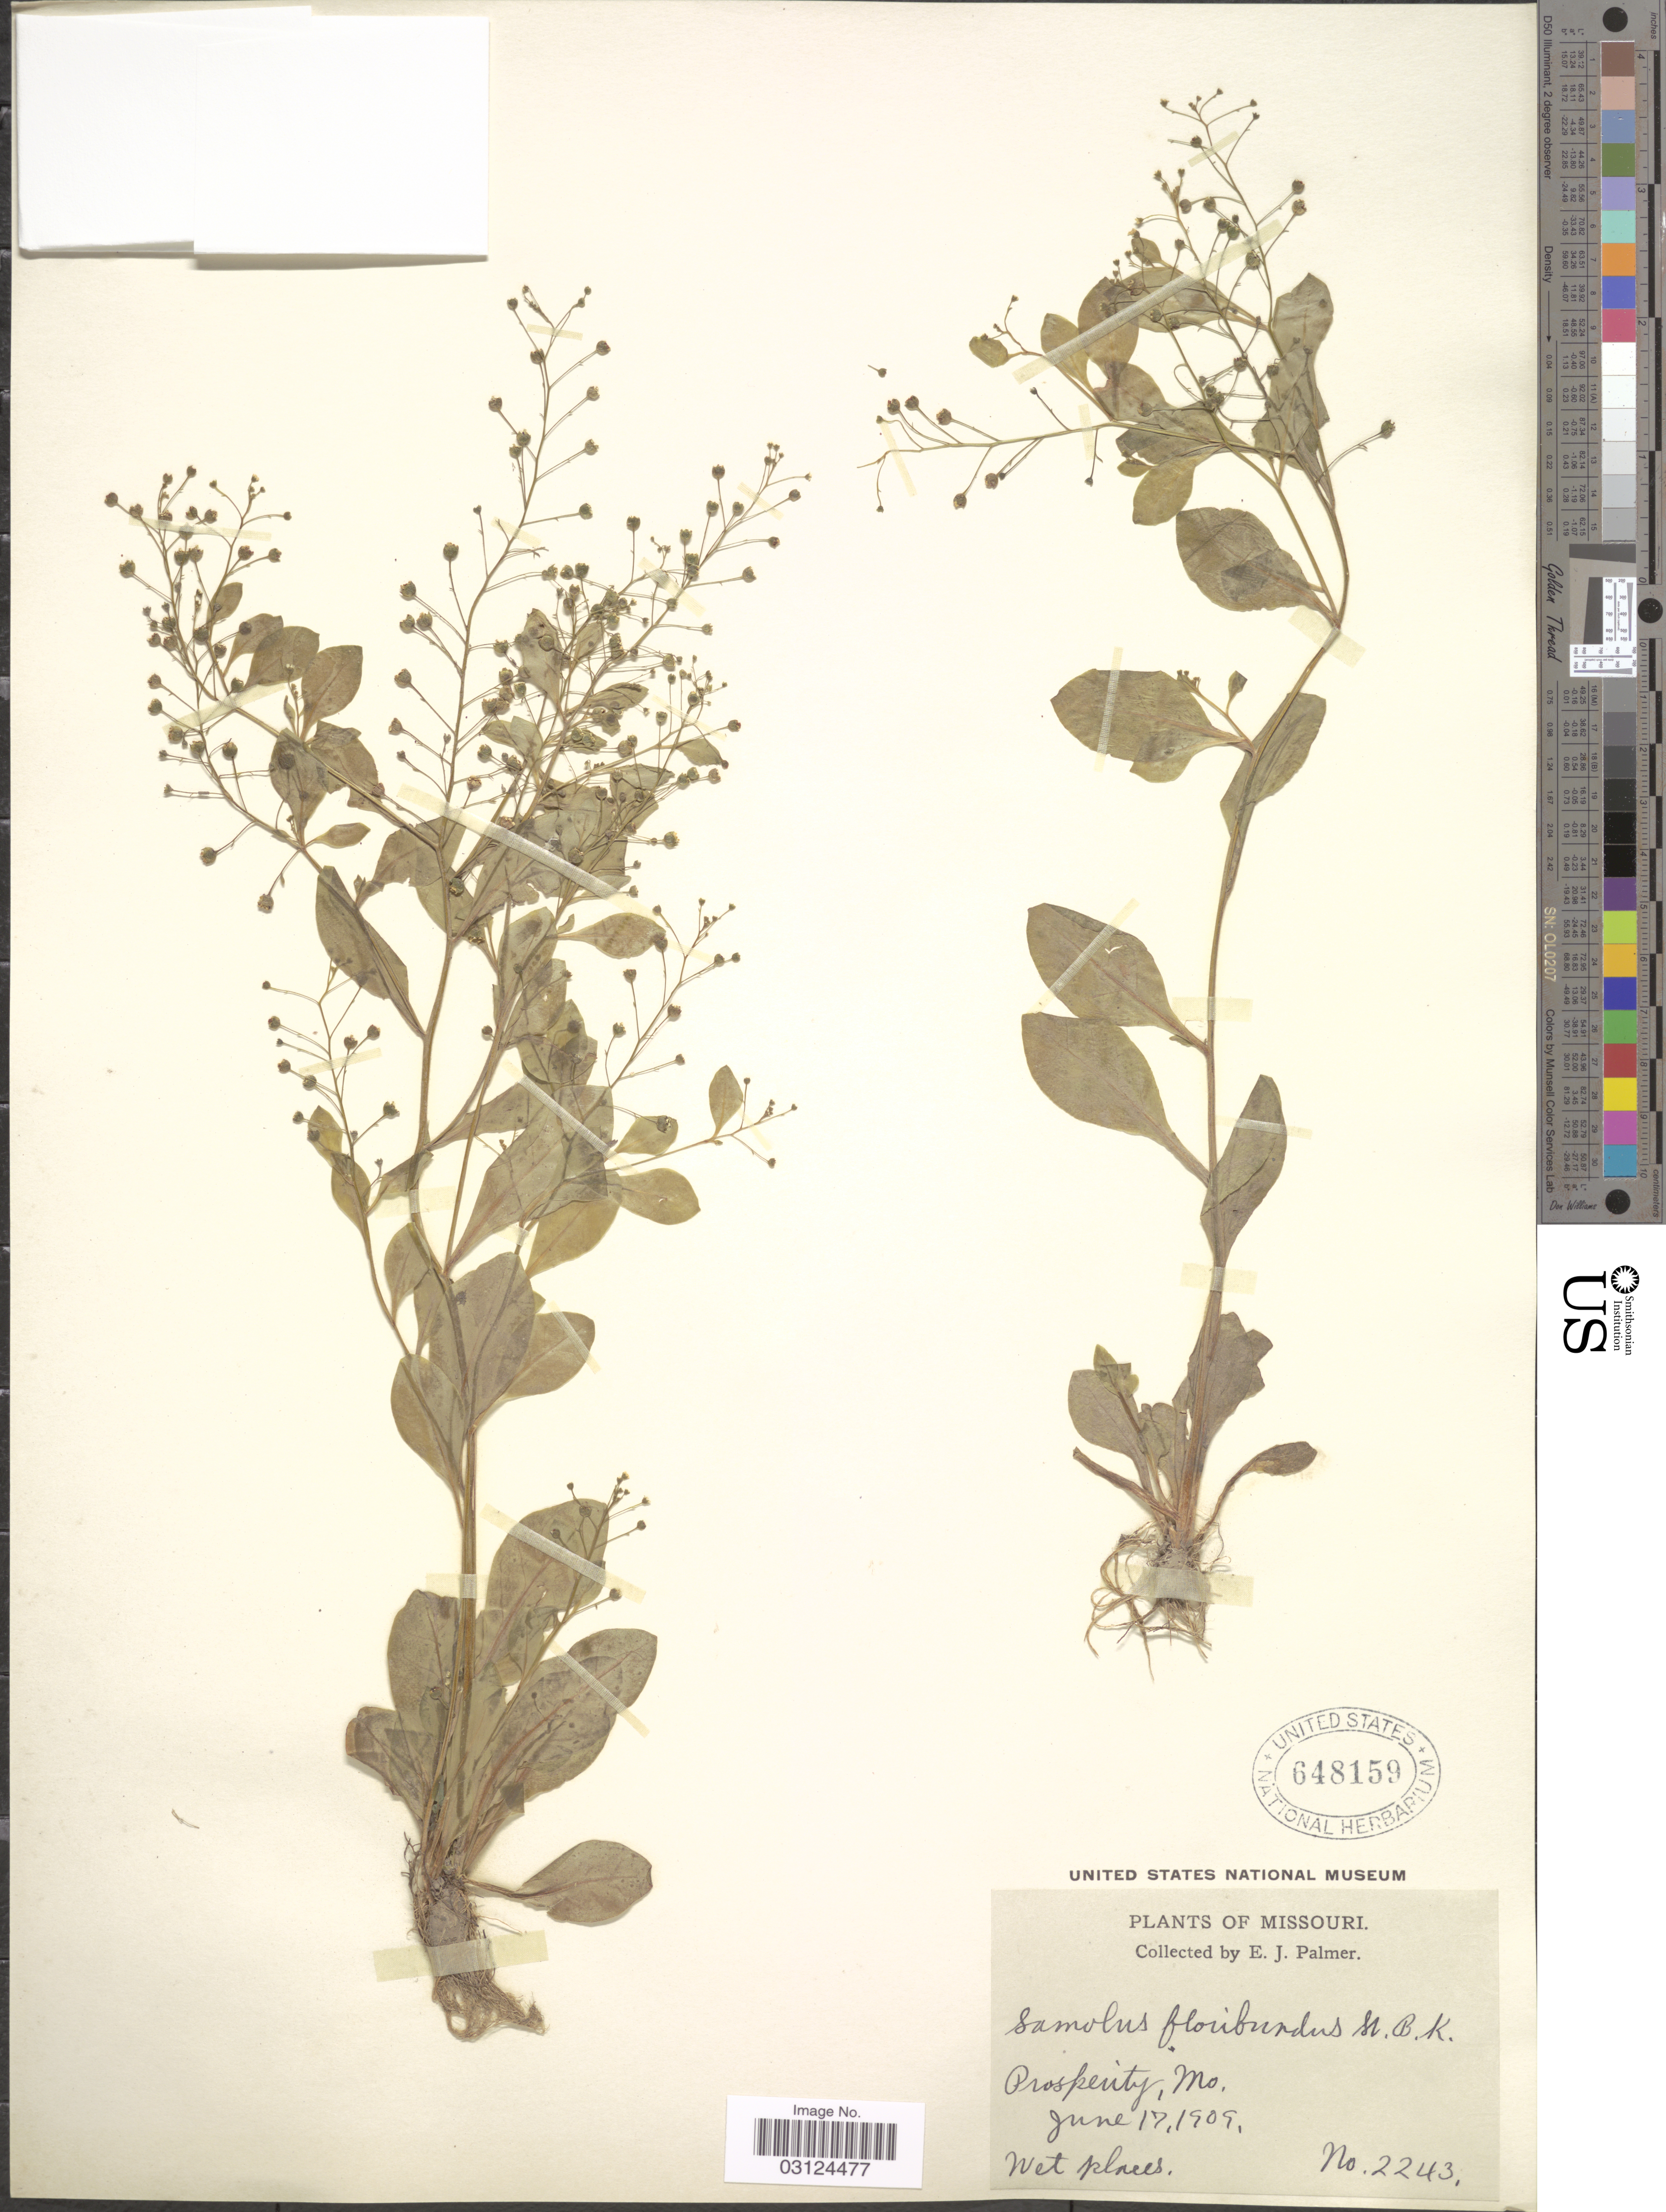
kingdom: Plantae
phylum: Tracheophyta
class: Magnoliopsida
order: Ericales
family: Primulaceae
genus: Samolus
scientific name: Samolus parviflorus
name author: Raf.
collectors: E. J. Palmer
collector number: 2243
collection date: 1909-06-17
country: United States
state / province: Missouri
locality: Prosperity, Mo.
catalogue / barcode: US 648159